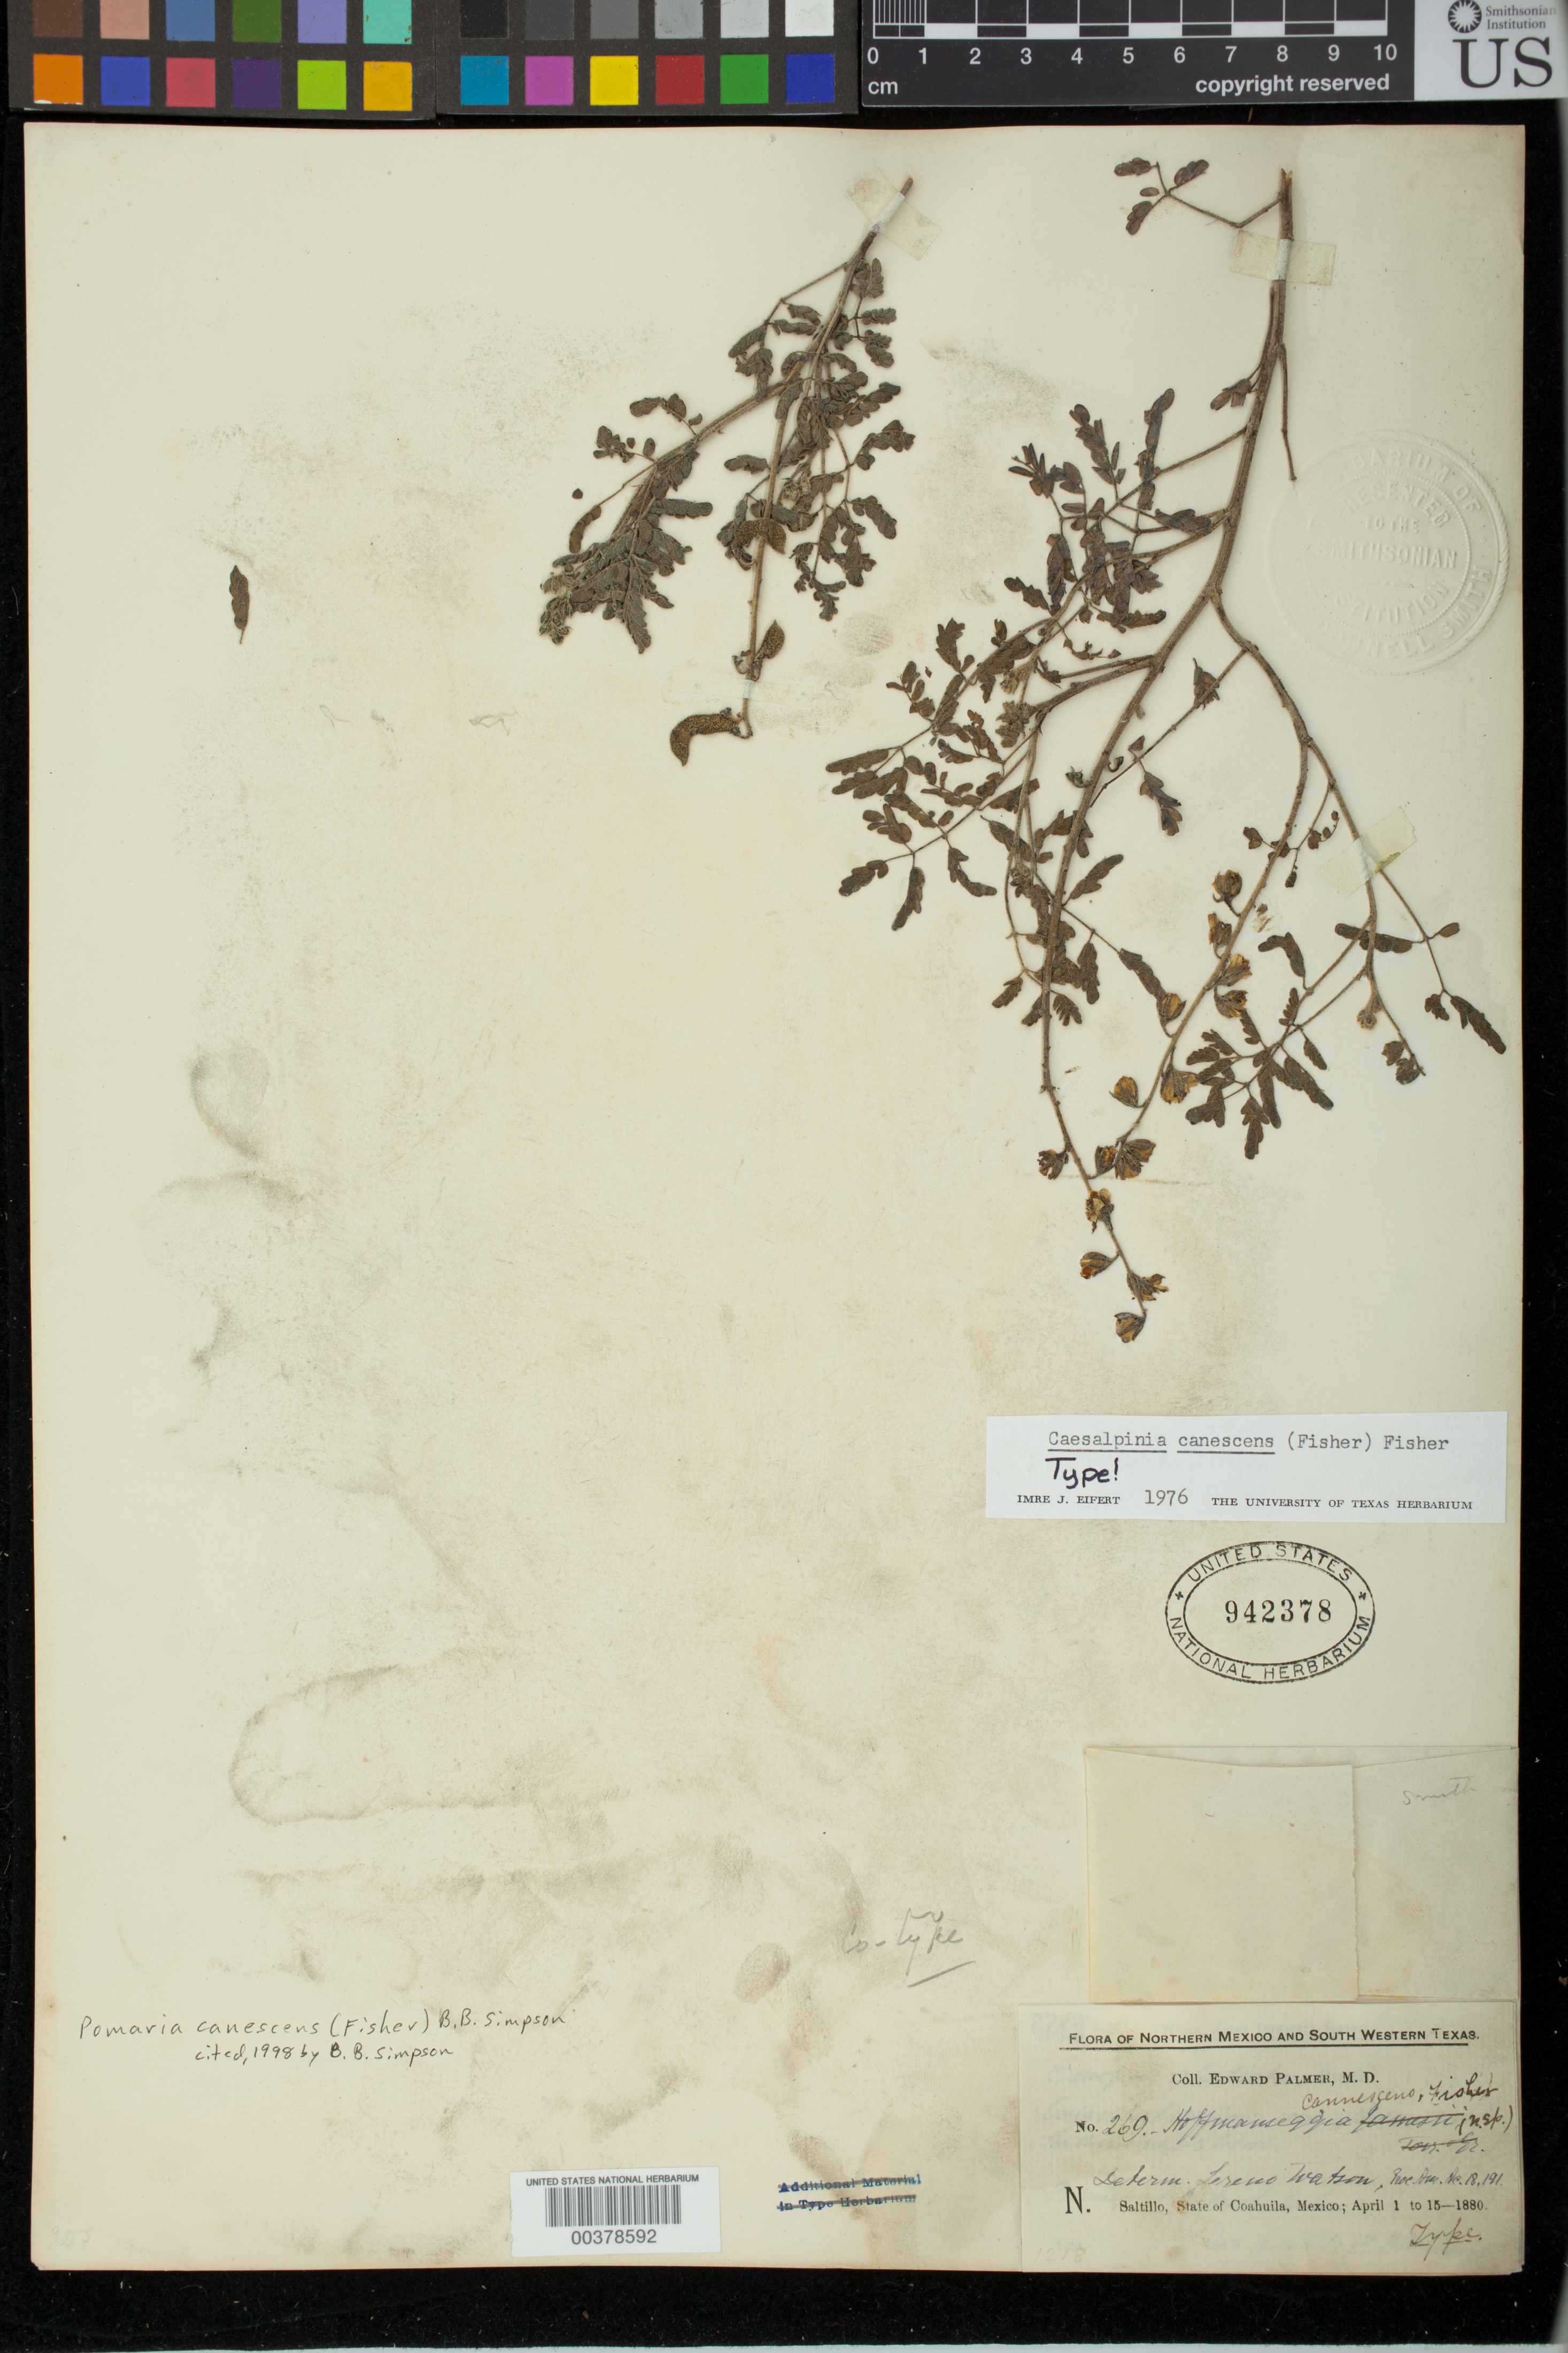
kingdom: Plantae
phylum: Tracheophyta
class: Magnoliopsida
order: Fabales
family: Fabaceae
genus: Hoffmannseggia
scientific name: Hoffmannseggia canescens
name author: Fisher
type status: Isolectotype; Type Collection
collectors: E. Palmer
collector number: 269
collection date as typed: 01 Apr 1880 to 15 Apr 1880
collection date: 1880-04-01/1880-04-15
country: Mexico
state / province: Coahuila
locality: Saltillo, State of Coahuila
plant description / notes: Specimen ex herb. John Donnell Smith. Specimen annotated as "Type!" by I.J. Eifert (1976) but note that another US specimen (USNH 46771) was annotated as "holotype" by Eifert (1976) and B.B. Simpson (1997). Protologue cites one collection (Palmer 269) but two herbaria: "Type in Herb. Gray, and J. Donnell-Smith." [Note also that this specimen was annotated "Type", possibly by Fischer.]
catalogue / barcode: US 942378